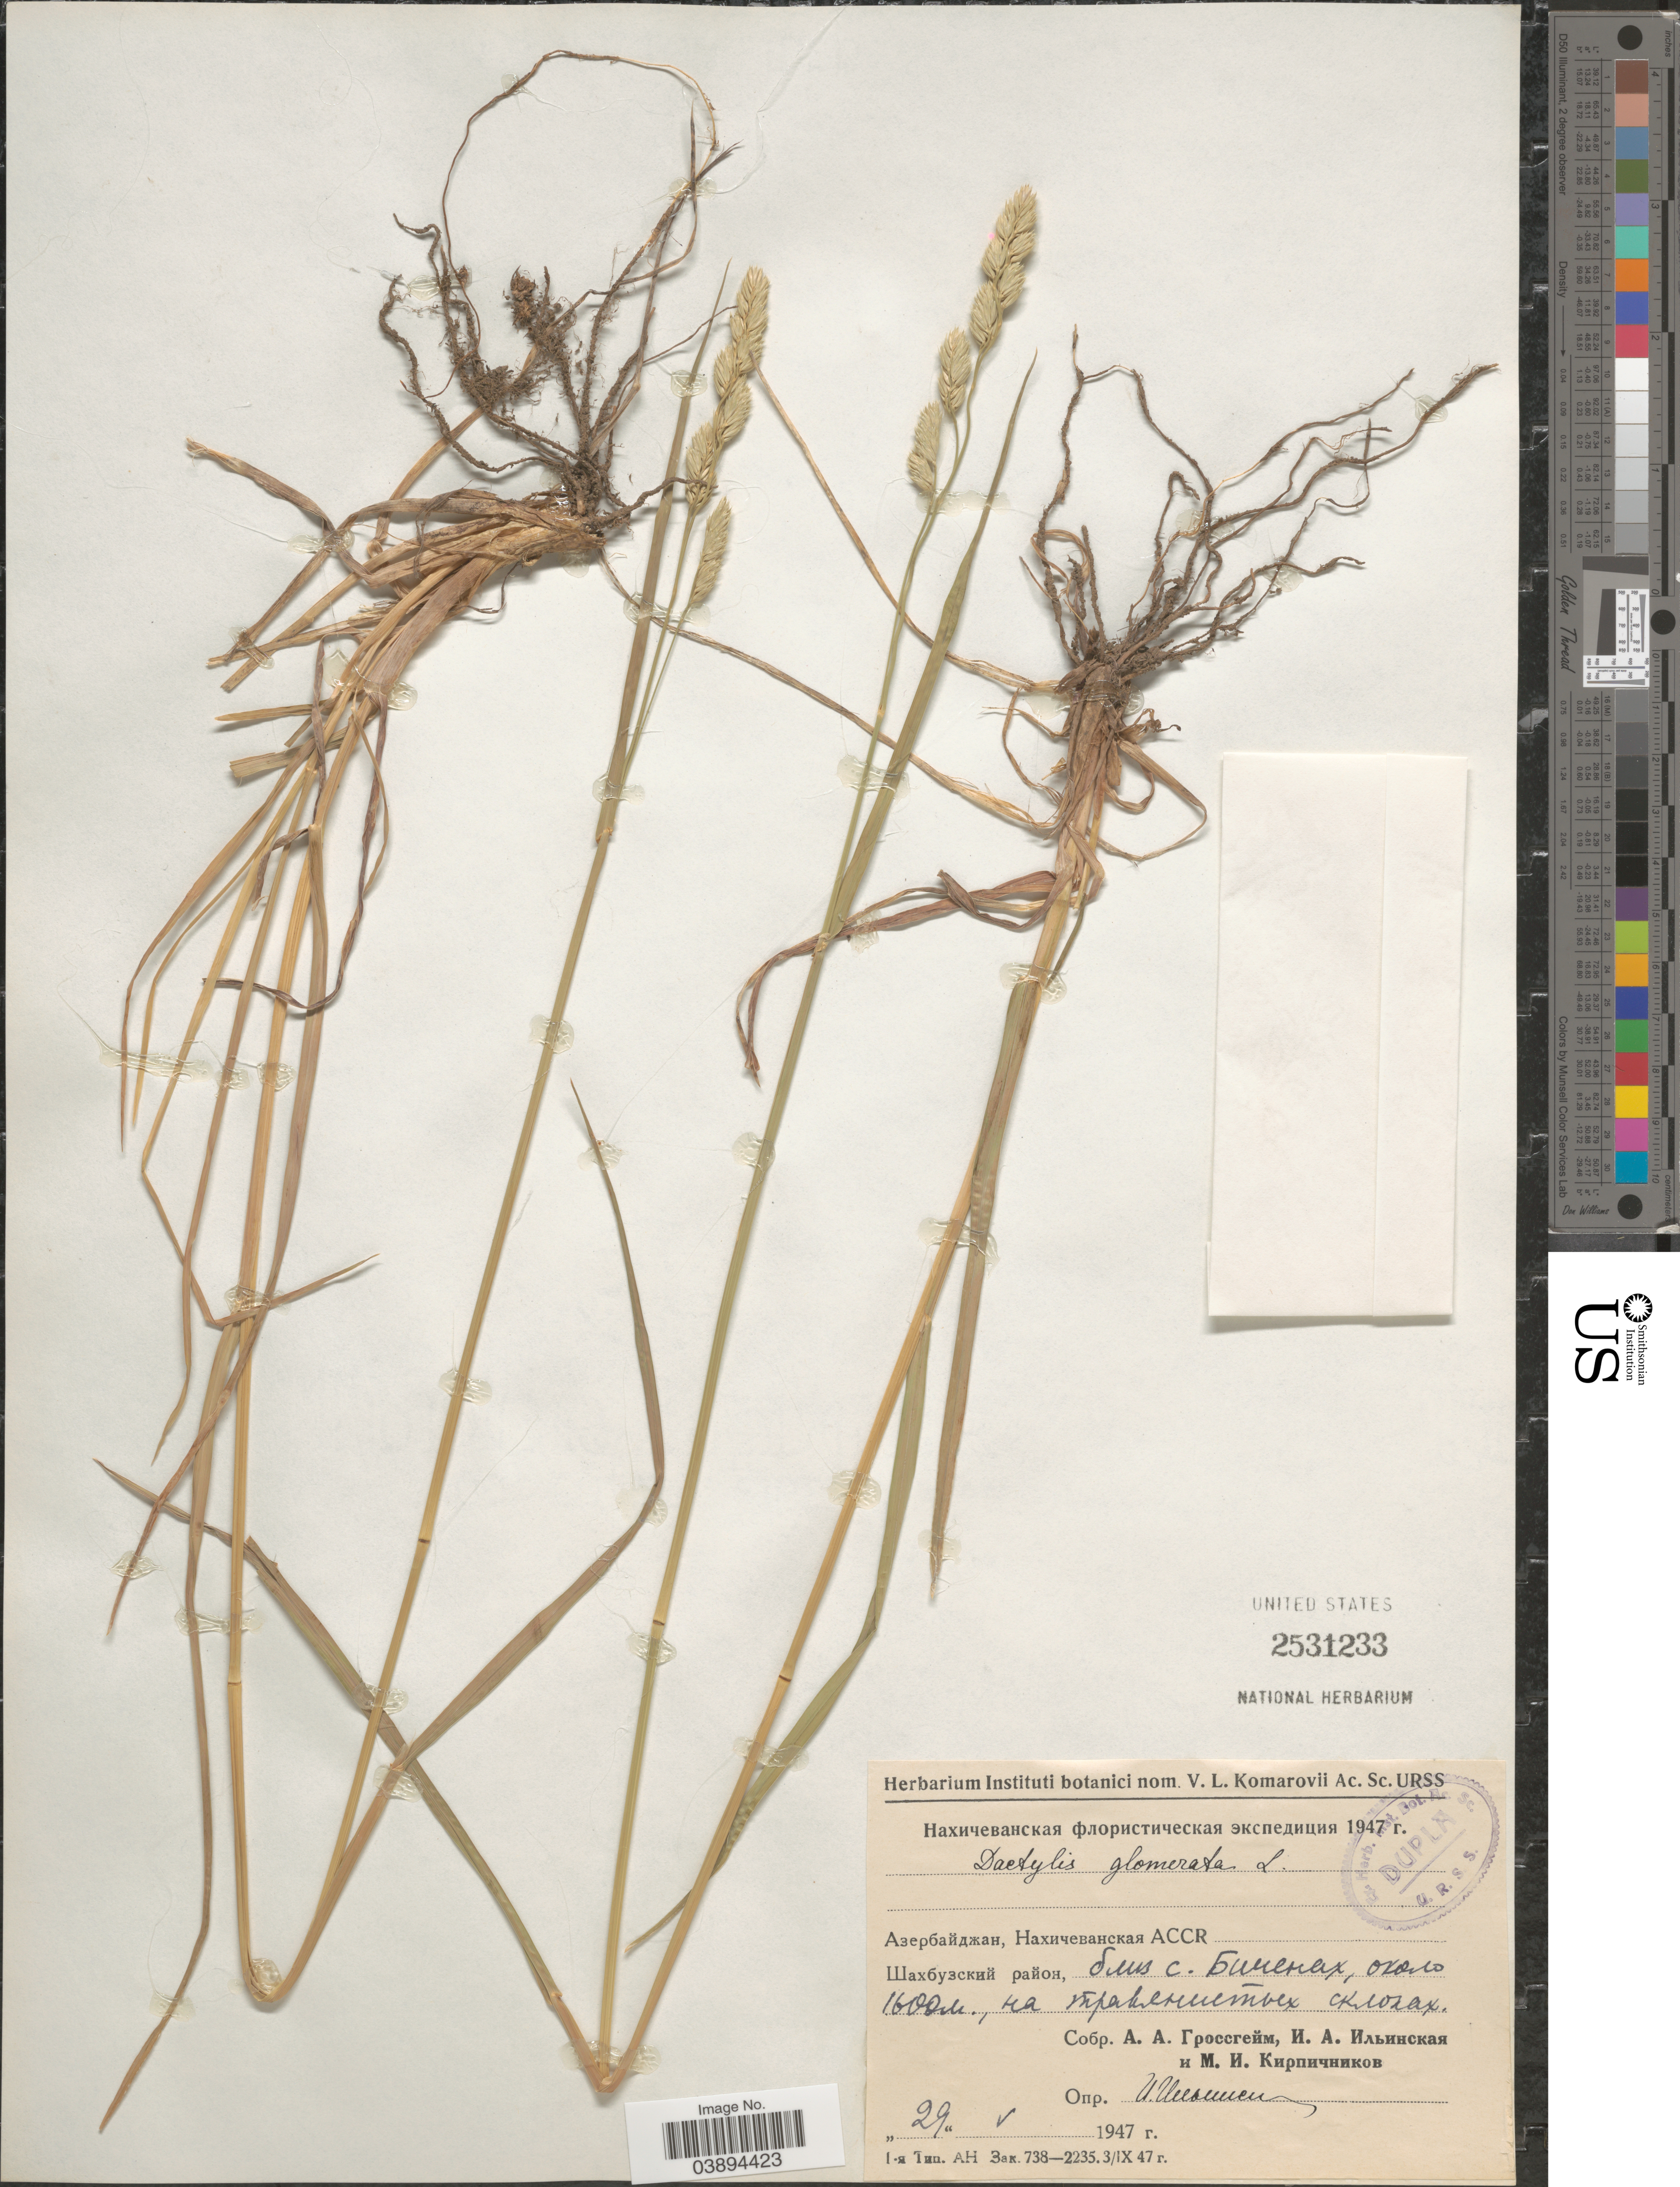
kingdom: Plantae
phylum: Tracheophyta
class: Liliopsida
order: Poales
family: Poaceae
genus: Dactylis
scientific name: Dactylis glomerata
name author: L.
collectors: A. Grossgeim, I. Ilinskaya & M. Kirpichnikov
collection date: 1947-05-29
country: Azerbaijan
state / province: Nakhchivan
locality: Shakhbuz District, near village Bichenakh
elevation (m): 1600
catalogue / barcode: US 2531233